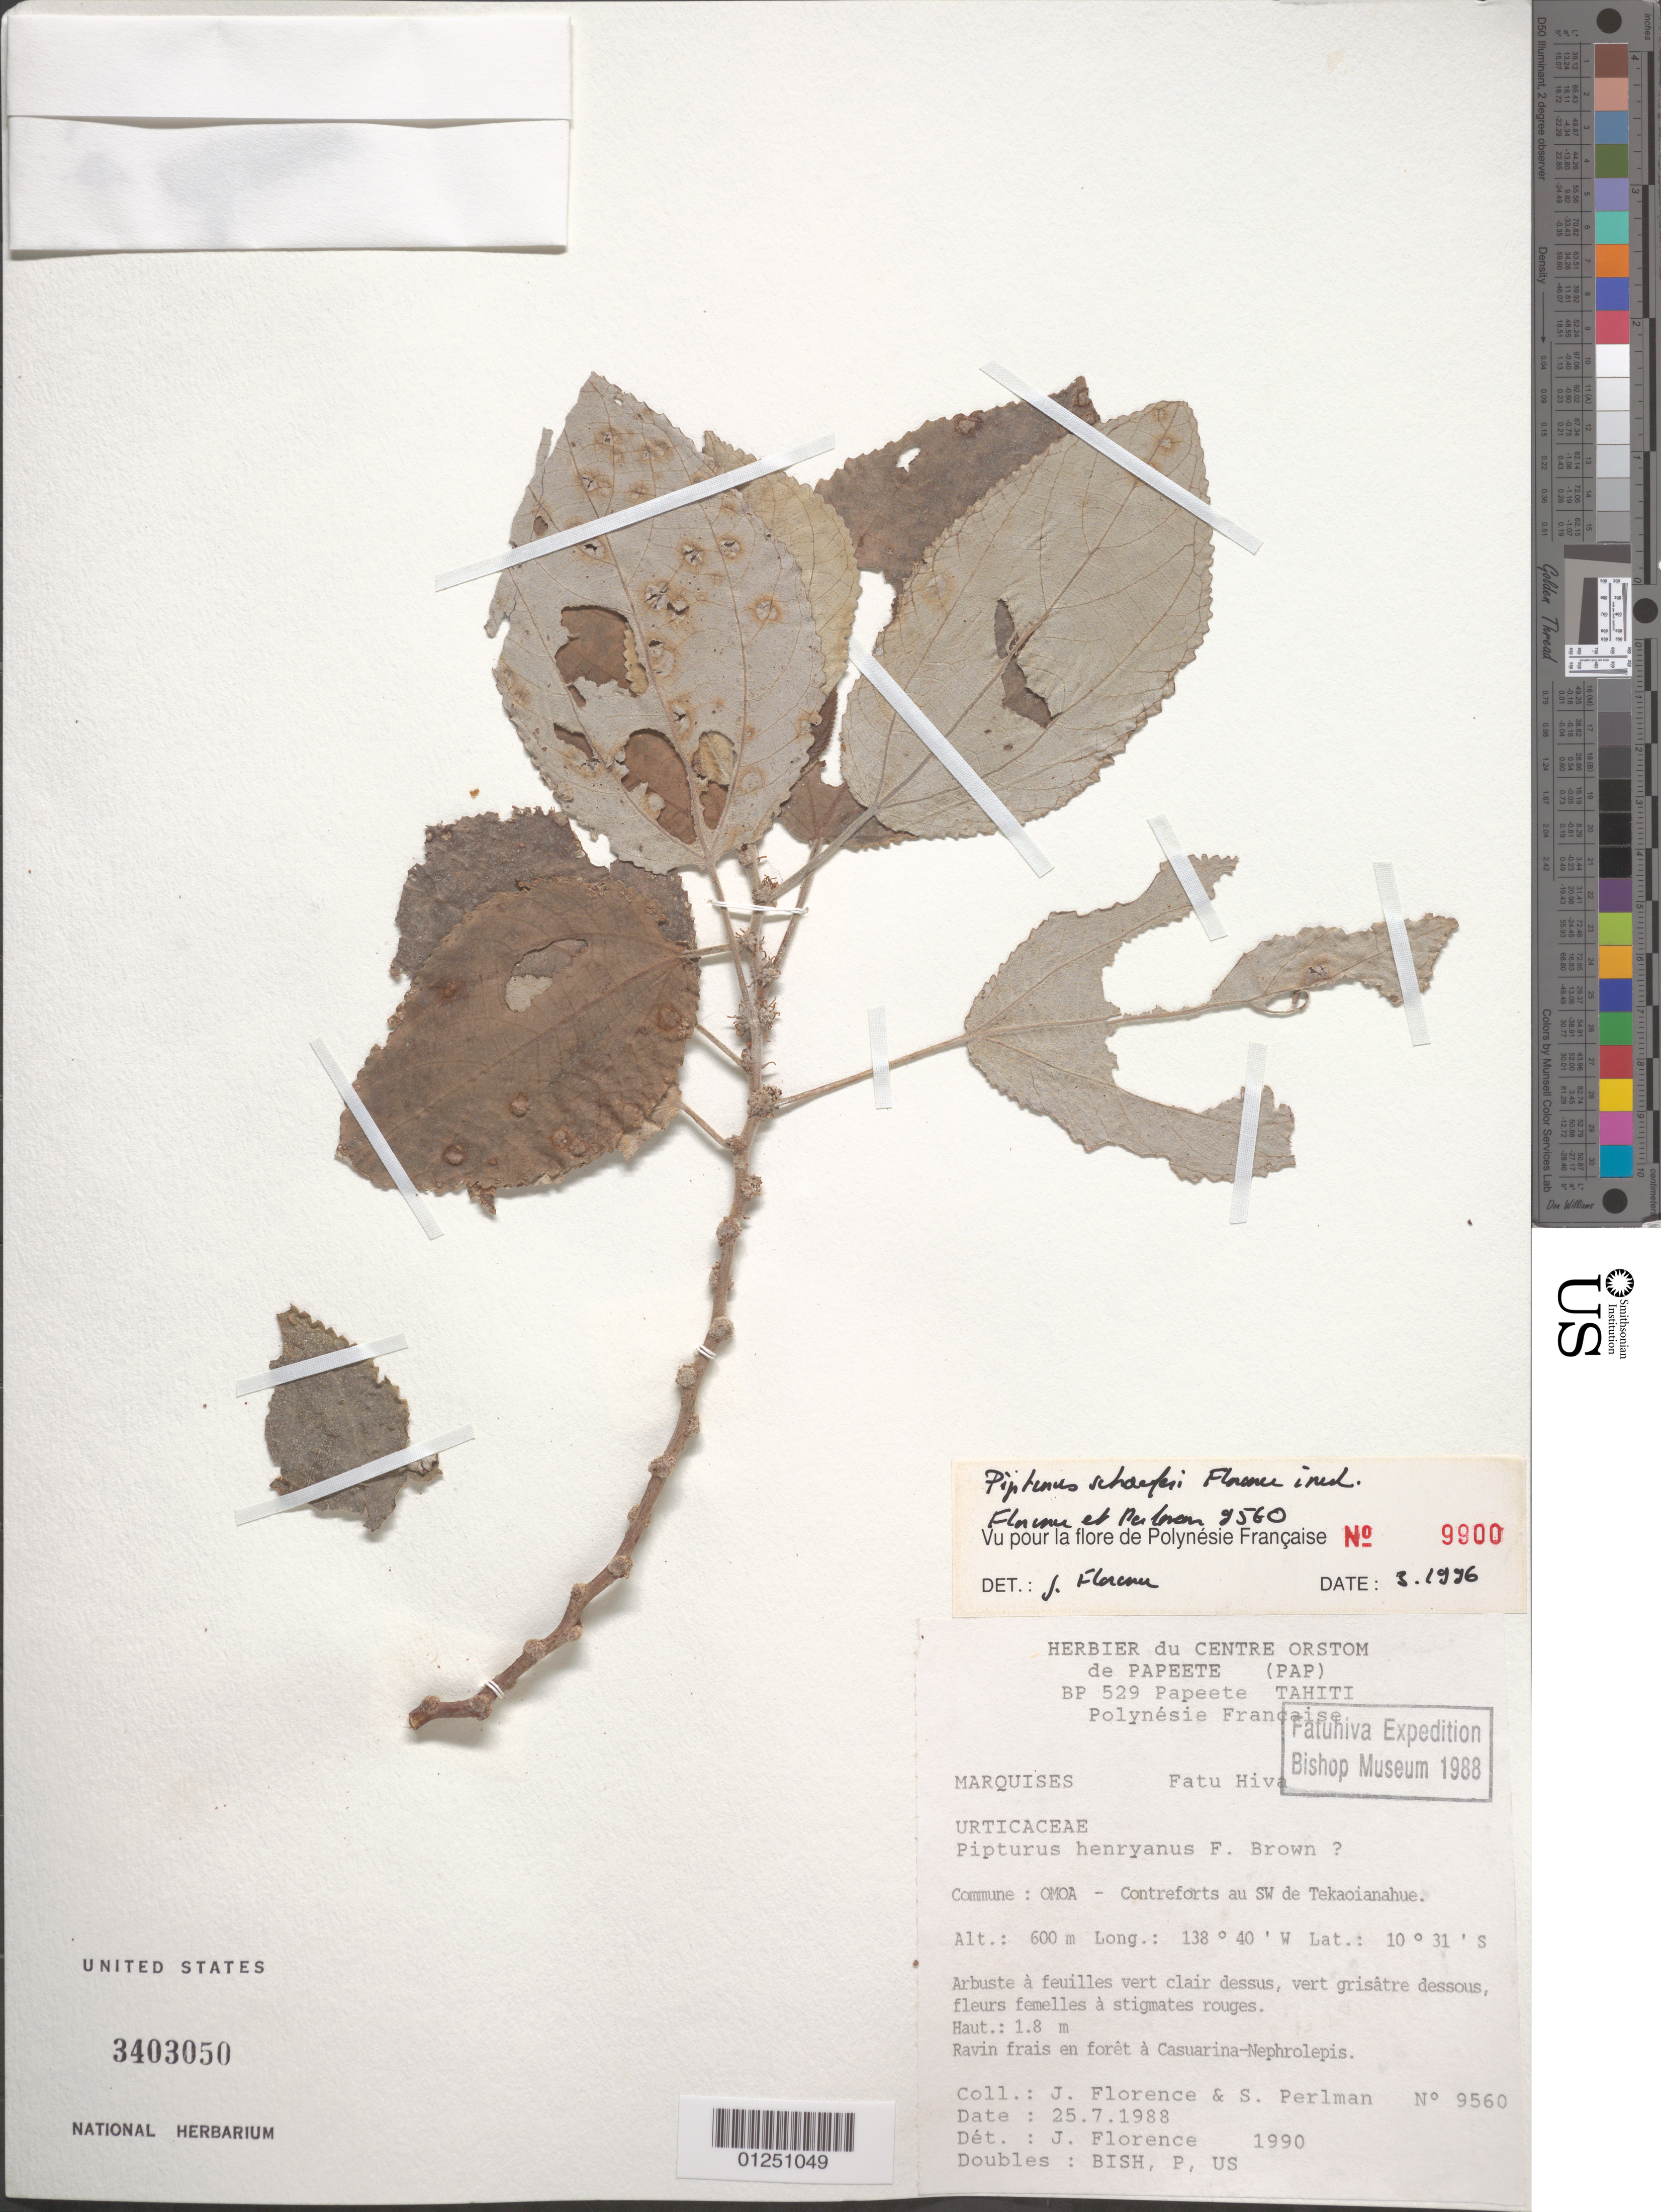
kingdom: Plantae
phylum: Tracheophyta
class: Magnoliopsida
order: Rosales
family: Urticaceae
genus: Pipturus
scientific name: Pipturus schaeferi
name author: J. Florence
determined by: Florence, J.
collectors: J. Florence & S. P. Perlman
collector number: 9560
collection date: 1990-07-25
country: French Polynesia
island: Fatu Hiva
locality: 'Omo'a, contreforts au SW de Tekaoianahue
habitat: Ravin frais en foret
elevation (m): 600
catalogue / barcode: US 3403050